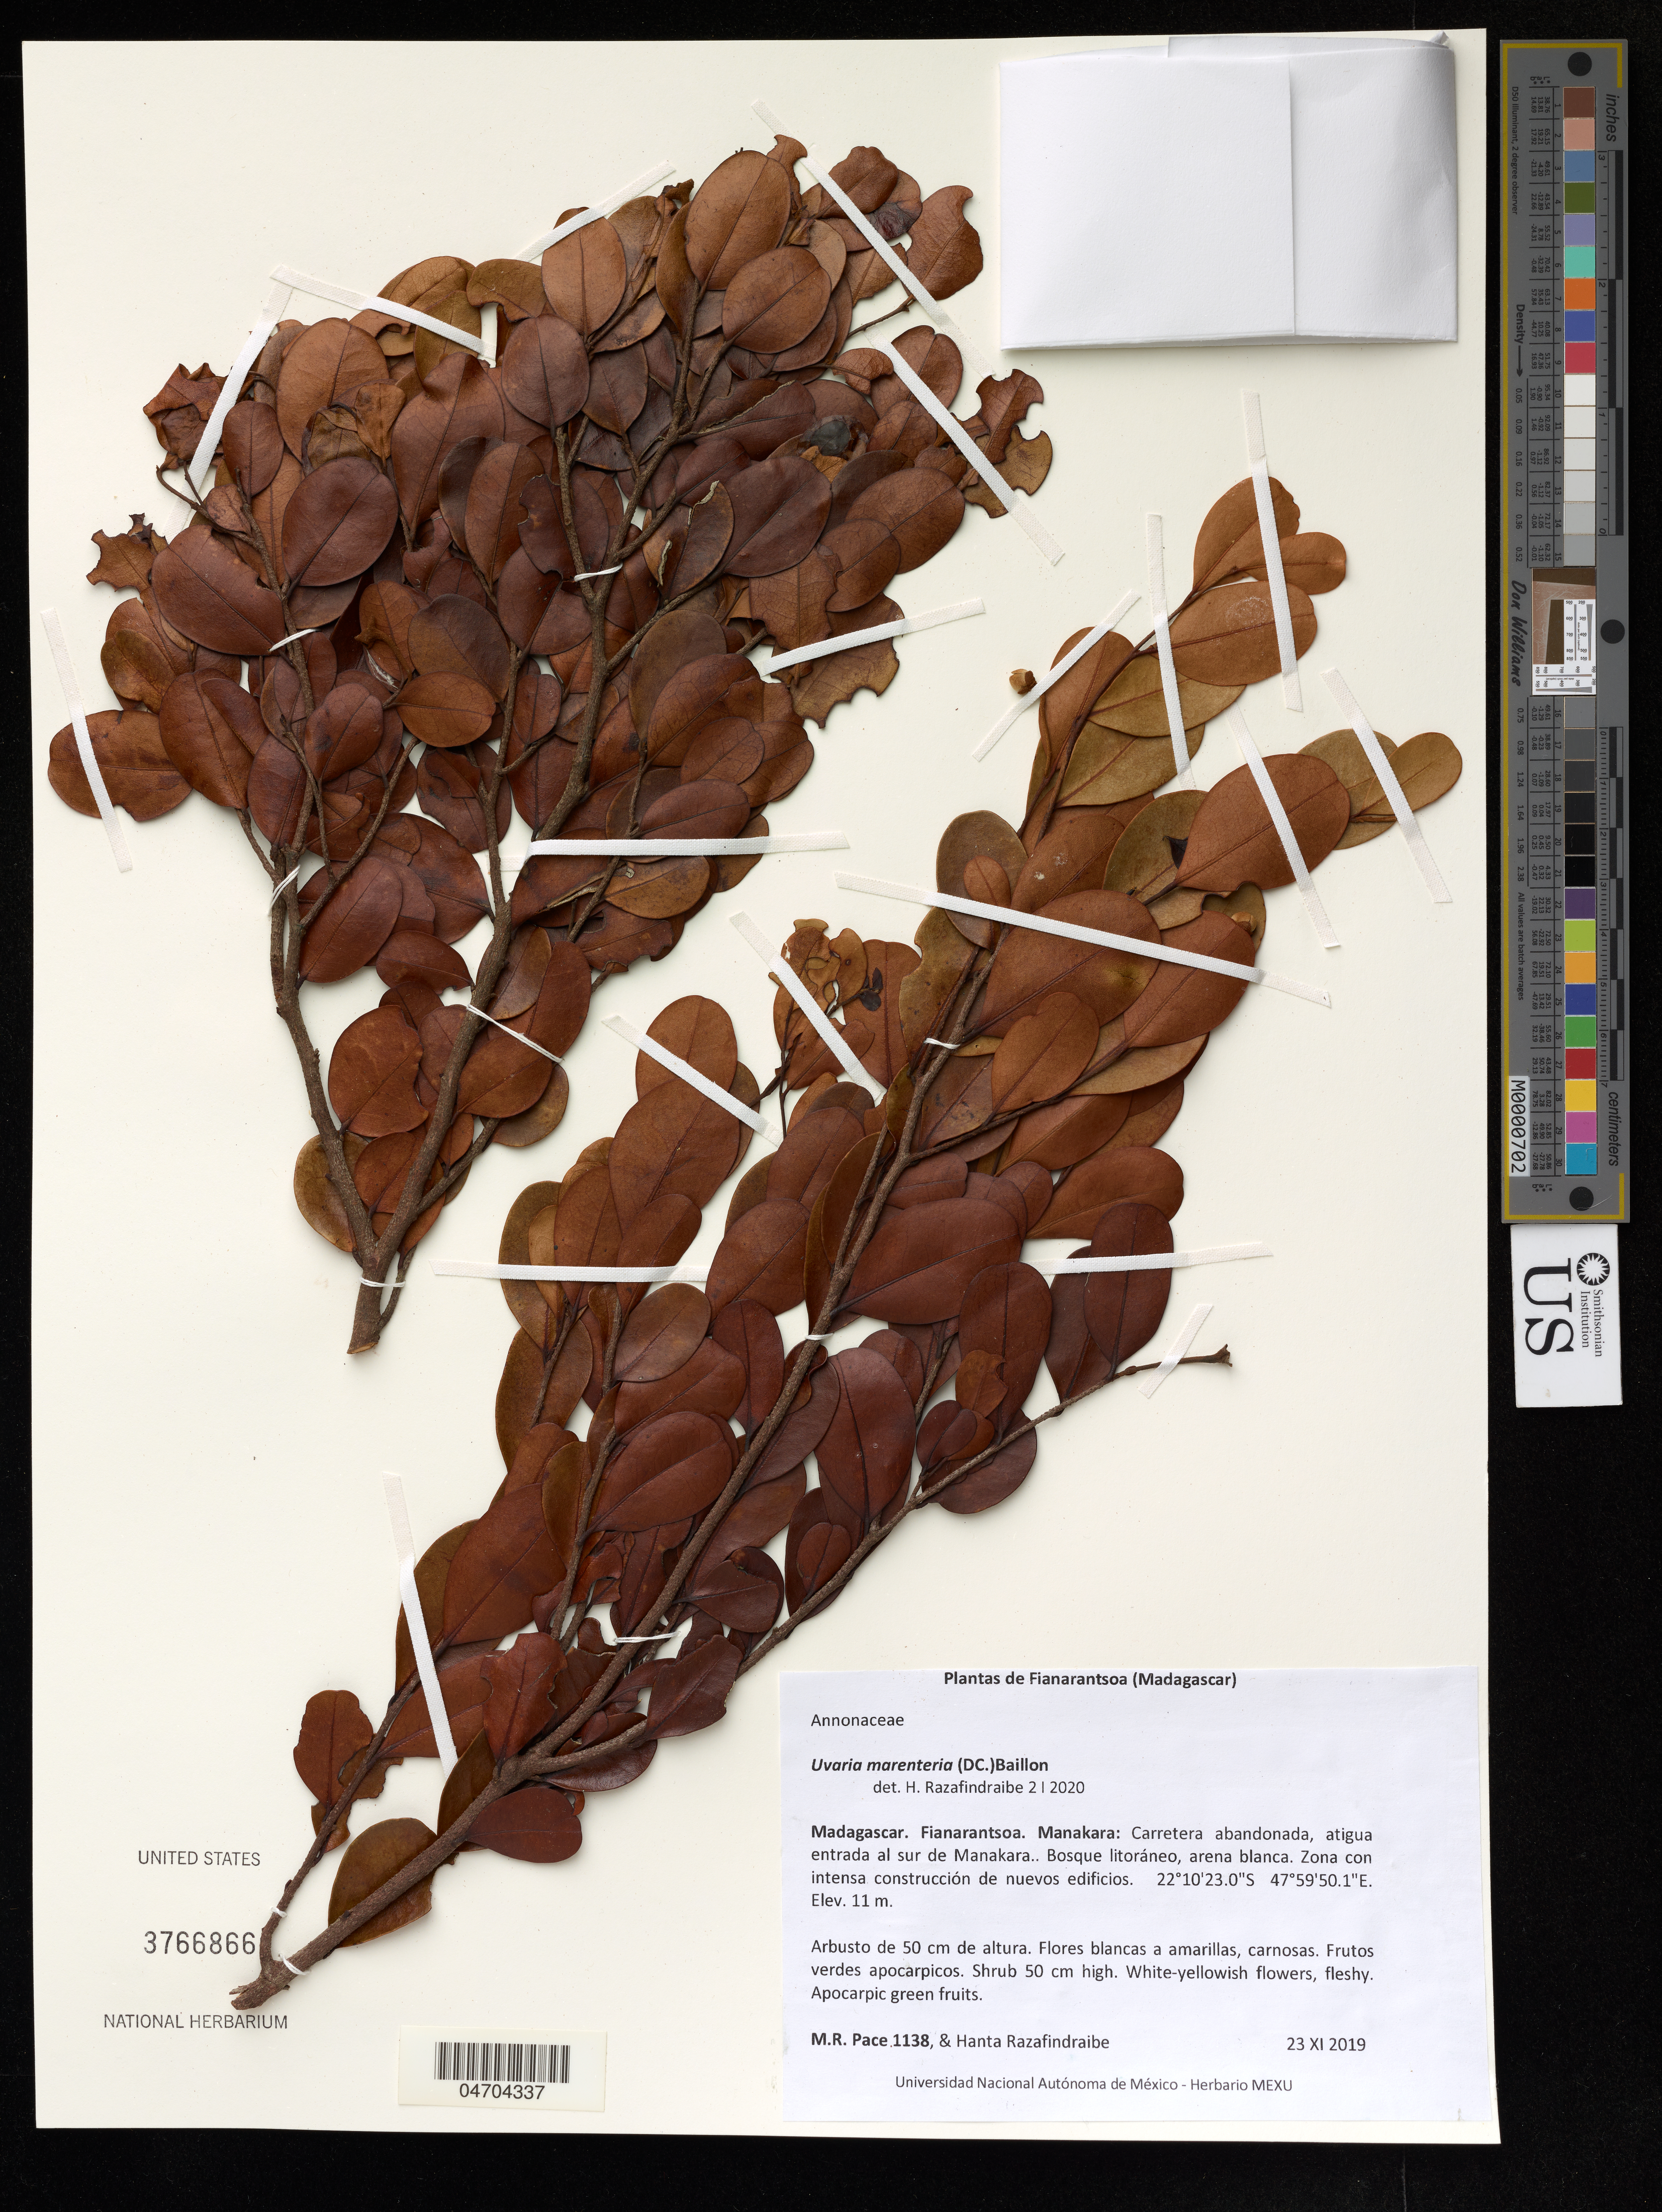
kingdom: Plantae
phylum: Tracheophyta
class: Magnoliopsida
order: Magnoliales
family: Annonaceae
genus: Uvaria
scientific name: Uvaria marenteria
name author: (DC.) Baillon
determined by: Razafindraibe, H.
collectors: M. Rodrigo Pace & H. Razafindraibe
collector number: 1138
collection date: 2019-11-23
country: Madagascar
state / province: Fianarantsoa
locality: Manakara: Carretera abandonada, atigua entrada al sur de Manakara.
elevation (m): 11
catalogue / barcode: US 3766866